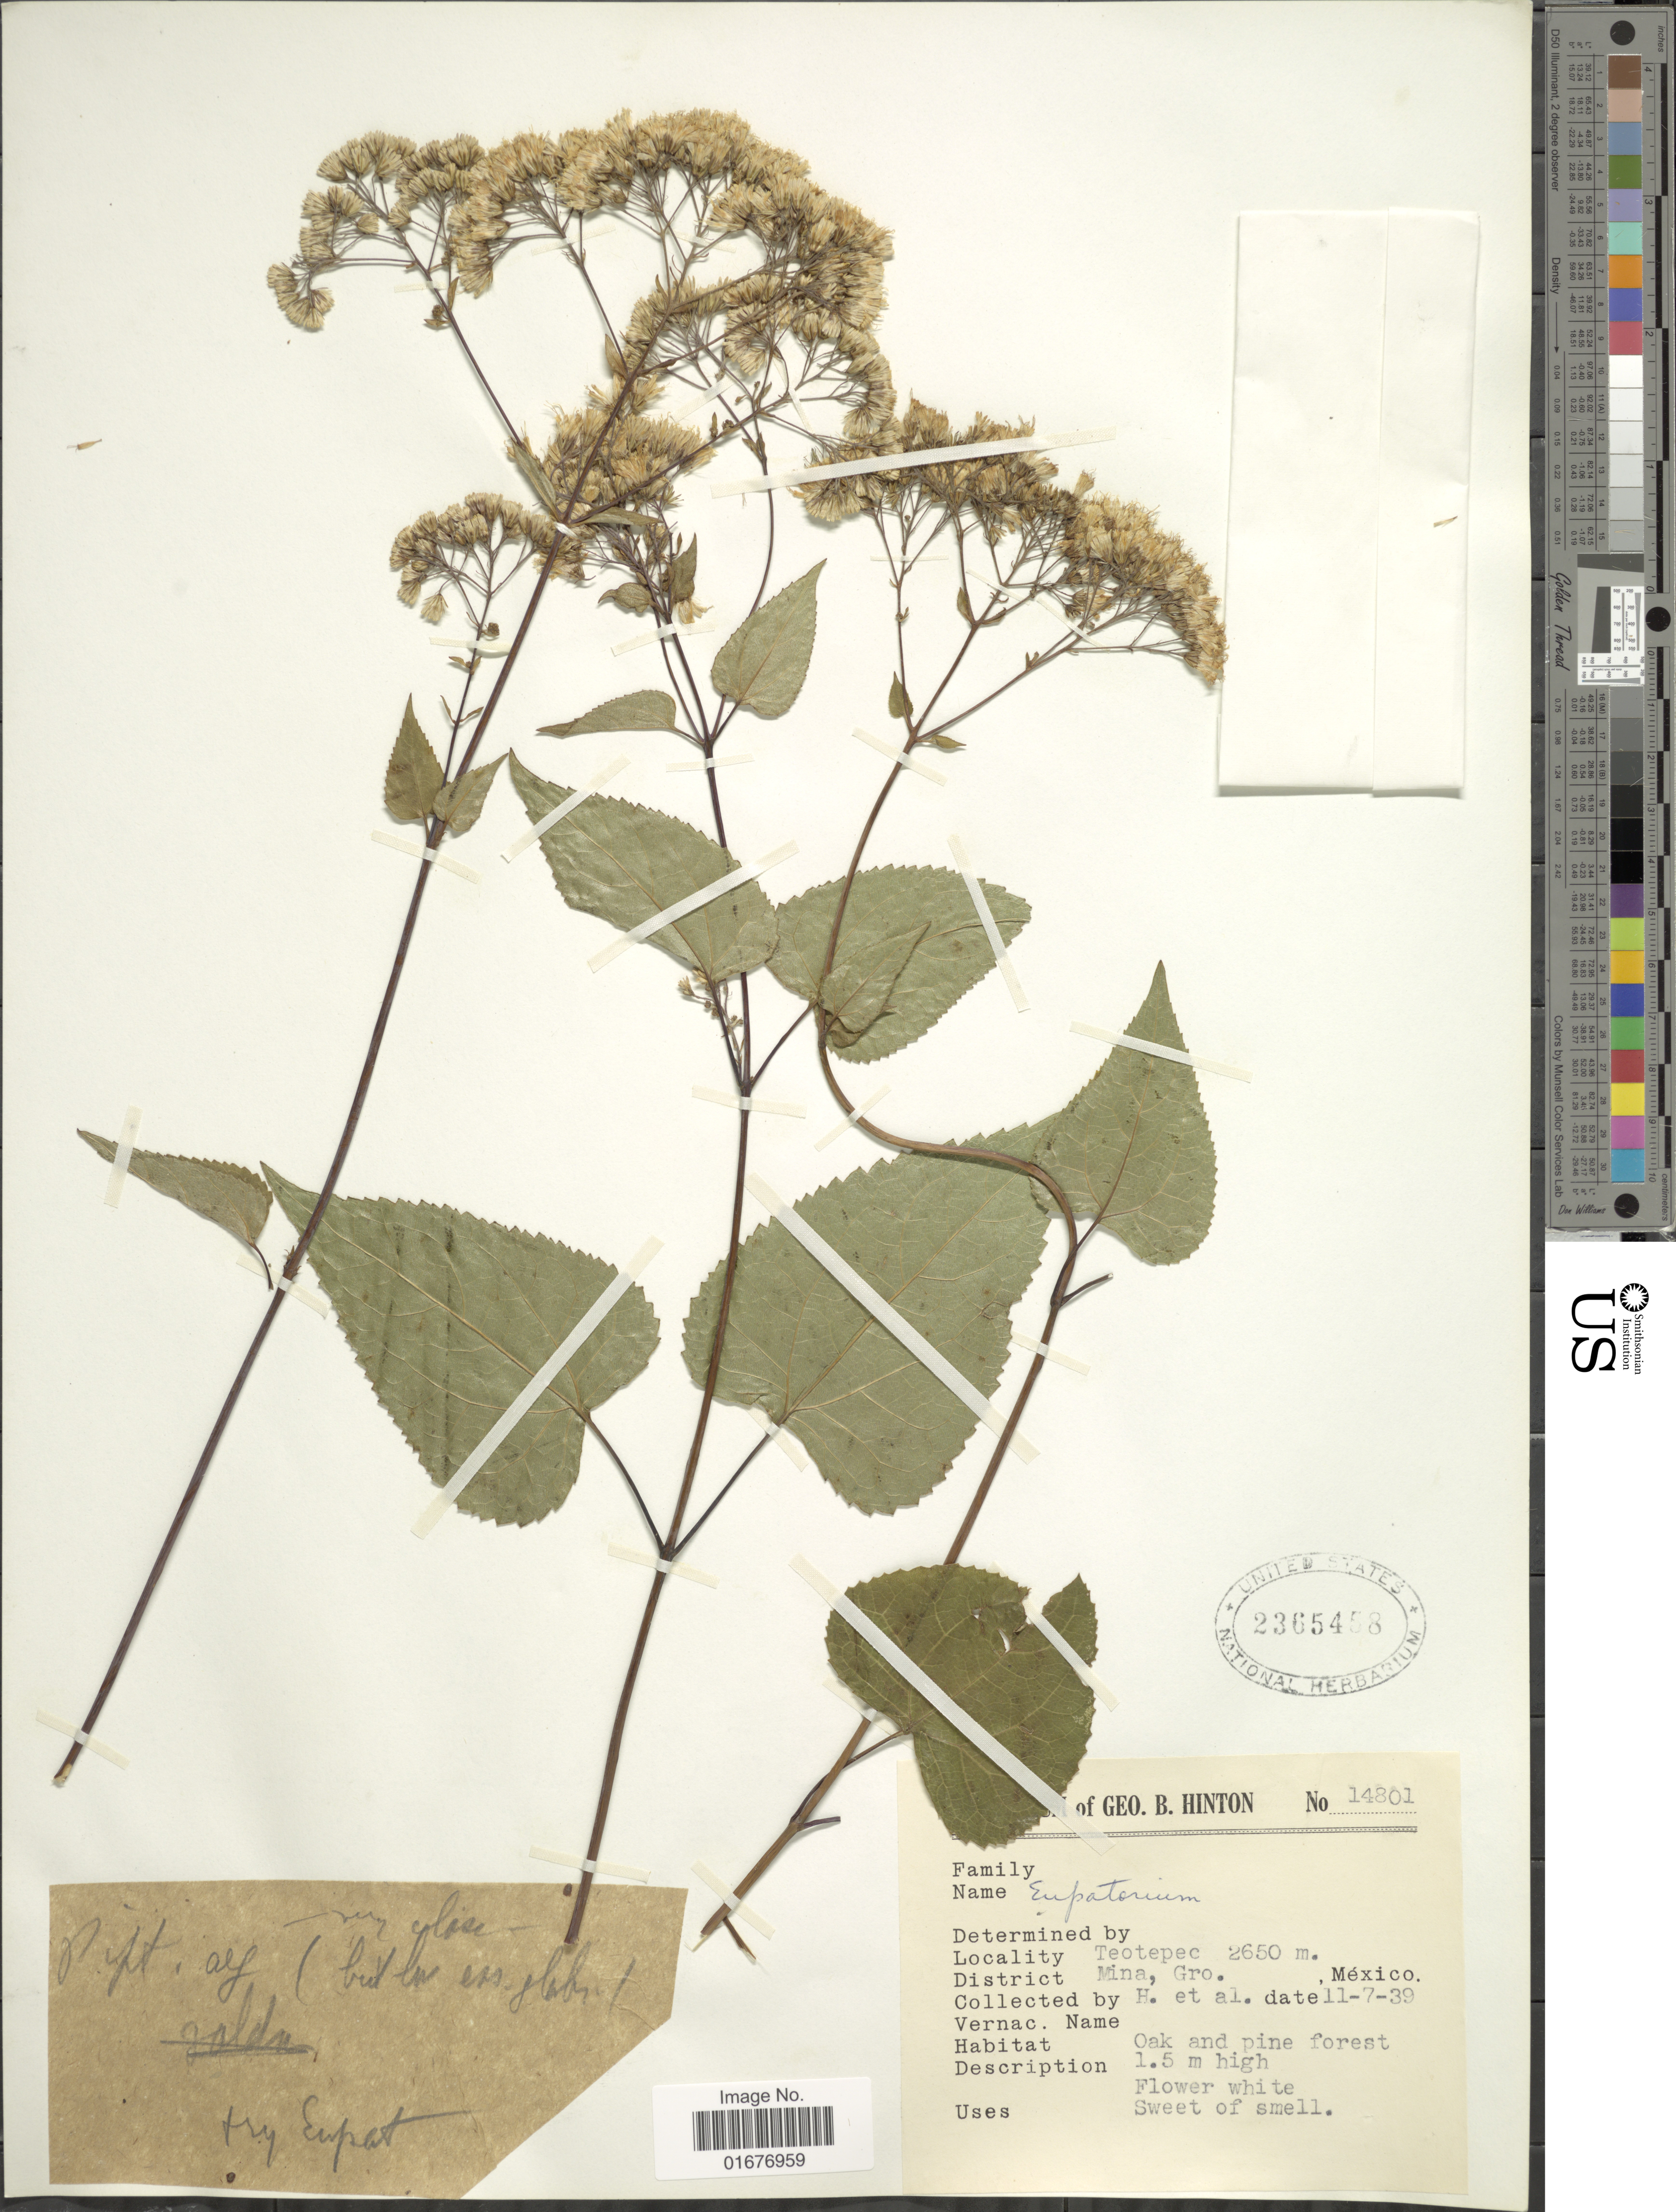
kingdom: Plantae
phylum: Tracheophyta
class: Magnoliopsida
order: Asterales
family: Asteraceae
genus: Ageratina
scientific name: Ageratina triangulata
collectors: G. B. Hinton & et al.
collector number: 14801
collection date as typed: Transcribed d/m/y: 11/7/39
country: Mexico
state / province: Guerrero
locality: Teotepec, Mina, Gro.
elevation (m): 2650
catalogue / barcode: US 2365458